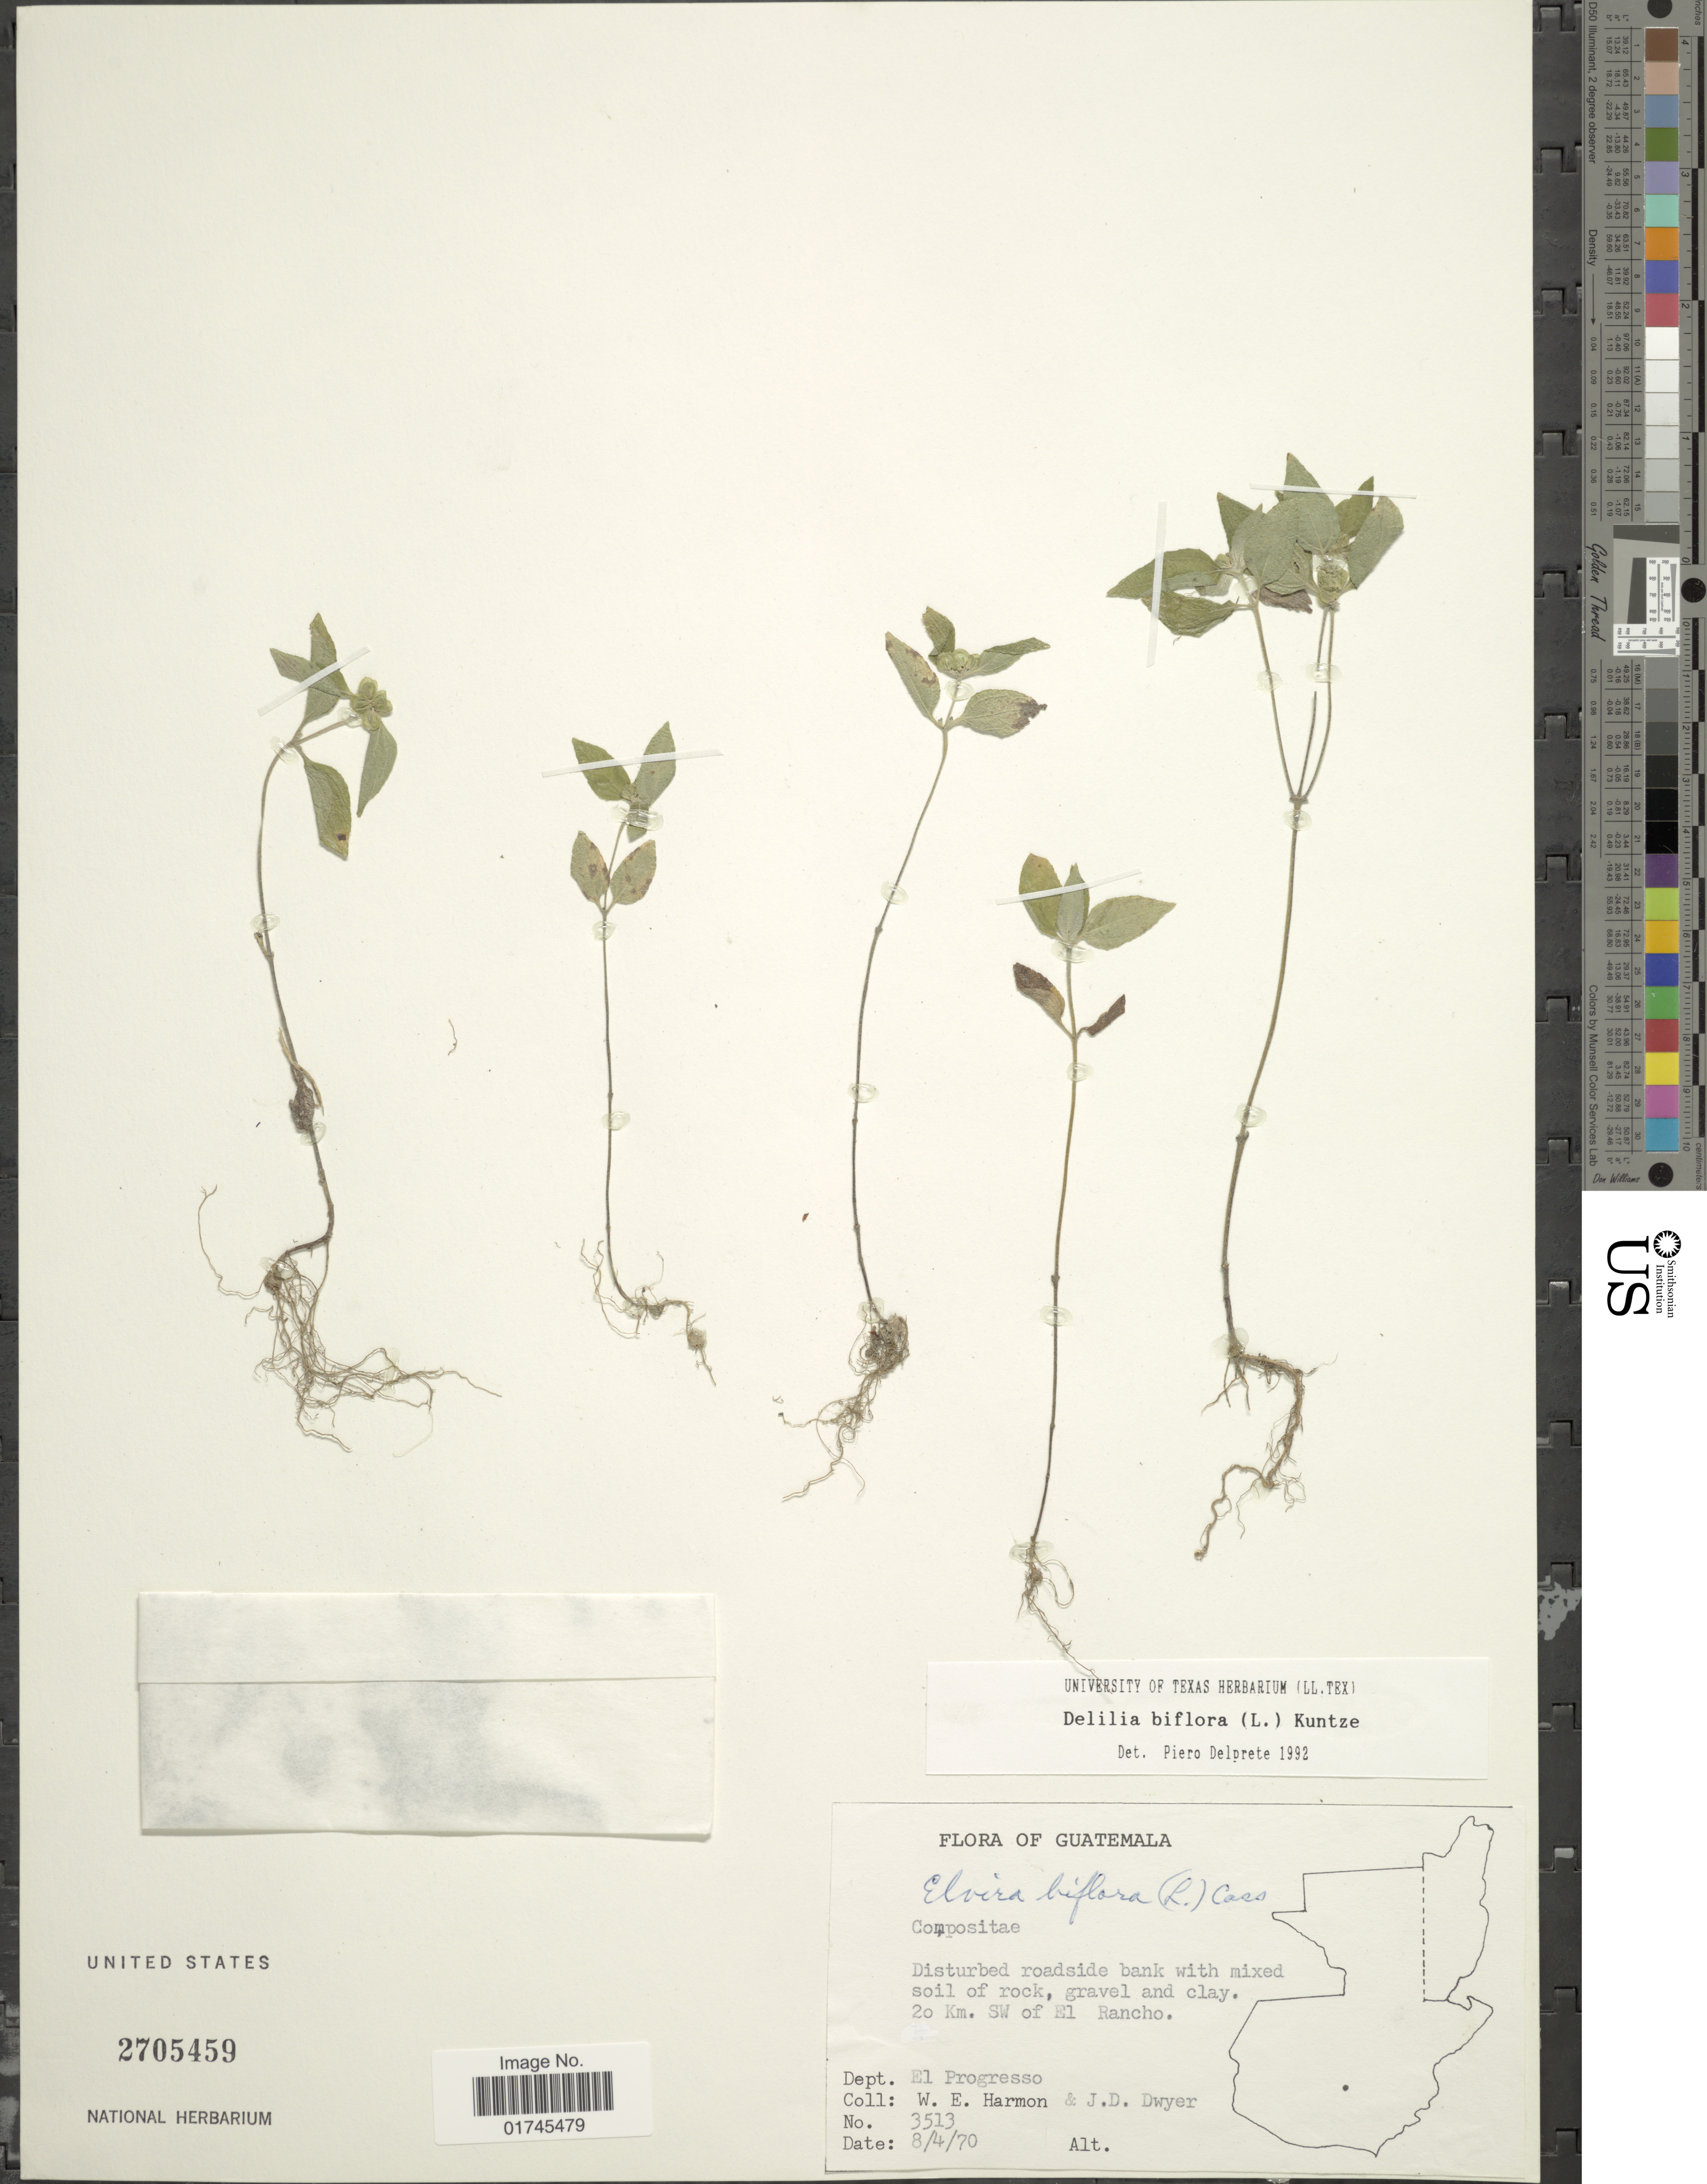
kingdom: Plantae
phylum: Tracheophyta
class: Magnoliopsida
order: Asterales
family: Asteraceae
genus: Delilia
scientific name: Delilia biflora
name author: (L.) Kuntze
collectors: W. E. Harmon & J. D. Dwyer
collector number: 3513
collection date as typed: Transcribed d/m/y: 8/4/70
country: Guatemala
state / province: El Progreso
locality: Disturbed roadside bank with mixed soil of rock, gravel and clay. 20 Km SW of El Rancho, Dept. El Progresso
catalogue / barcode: US 2705459